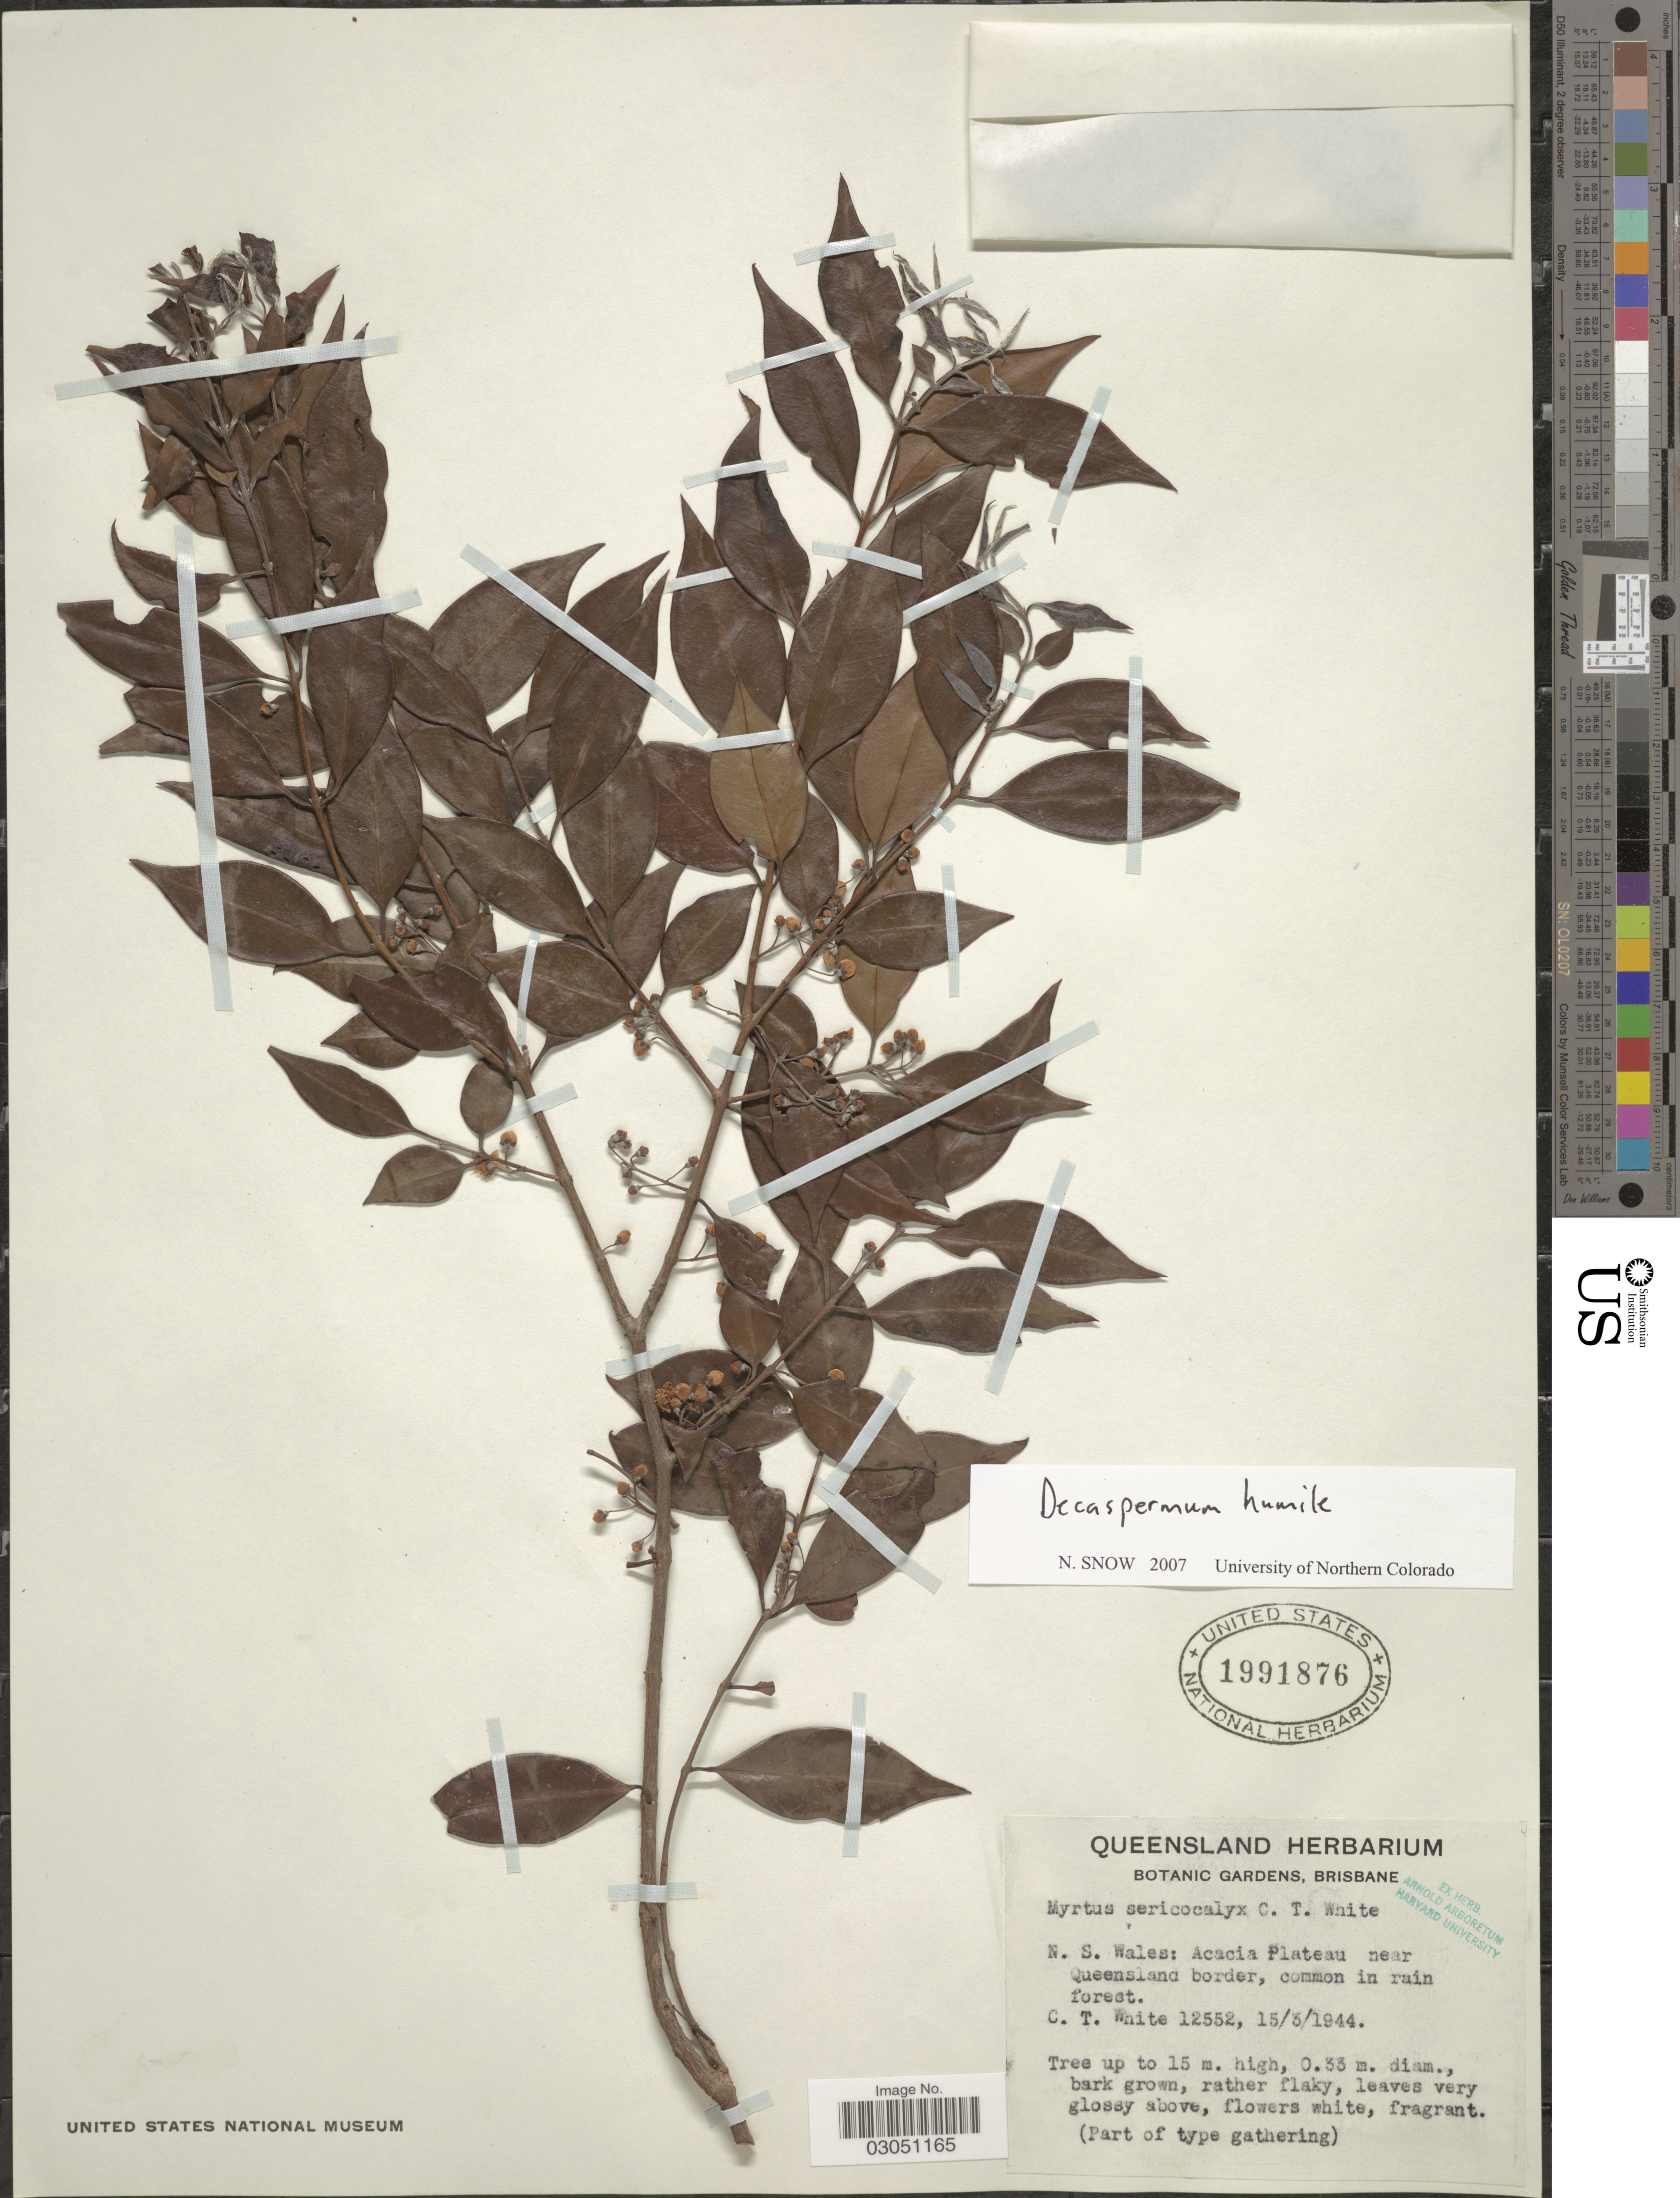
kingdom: Plantae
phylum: Tracheophyta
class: Magnoliopsida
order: Myrtales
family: Myrtaceae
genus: Decaspermum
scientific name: Decaspermum humile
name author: (Sweet ex G. Don) A.J. Scott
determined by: Snow, N.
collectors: C. T. White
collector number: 12552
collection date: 1944-03-15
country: Australia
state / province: New South Wales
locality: N. S. Wales: Acacia Plateau near Queensland border, common in rain forest.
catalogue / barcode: US 1991876